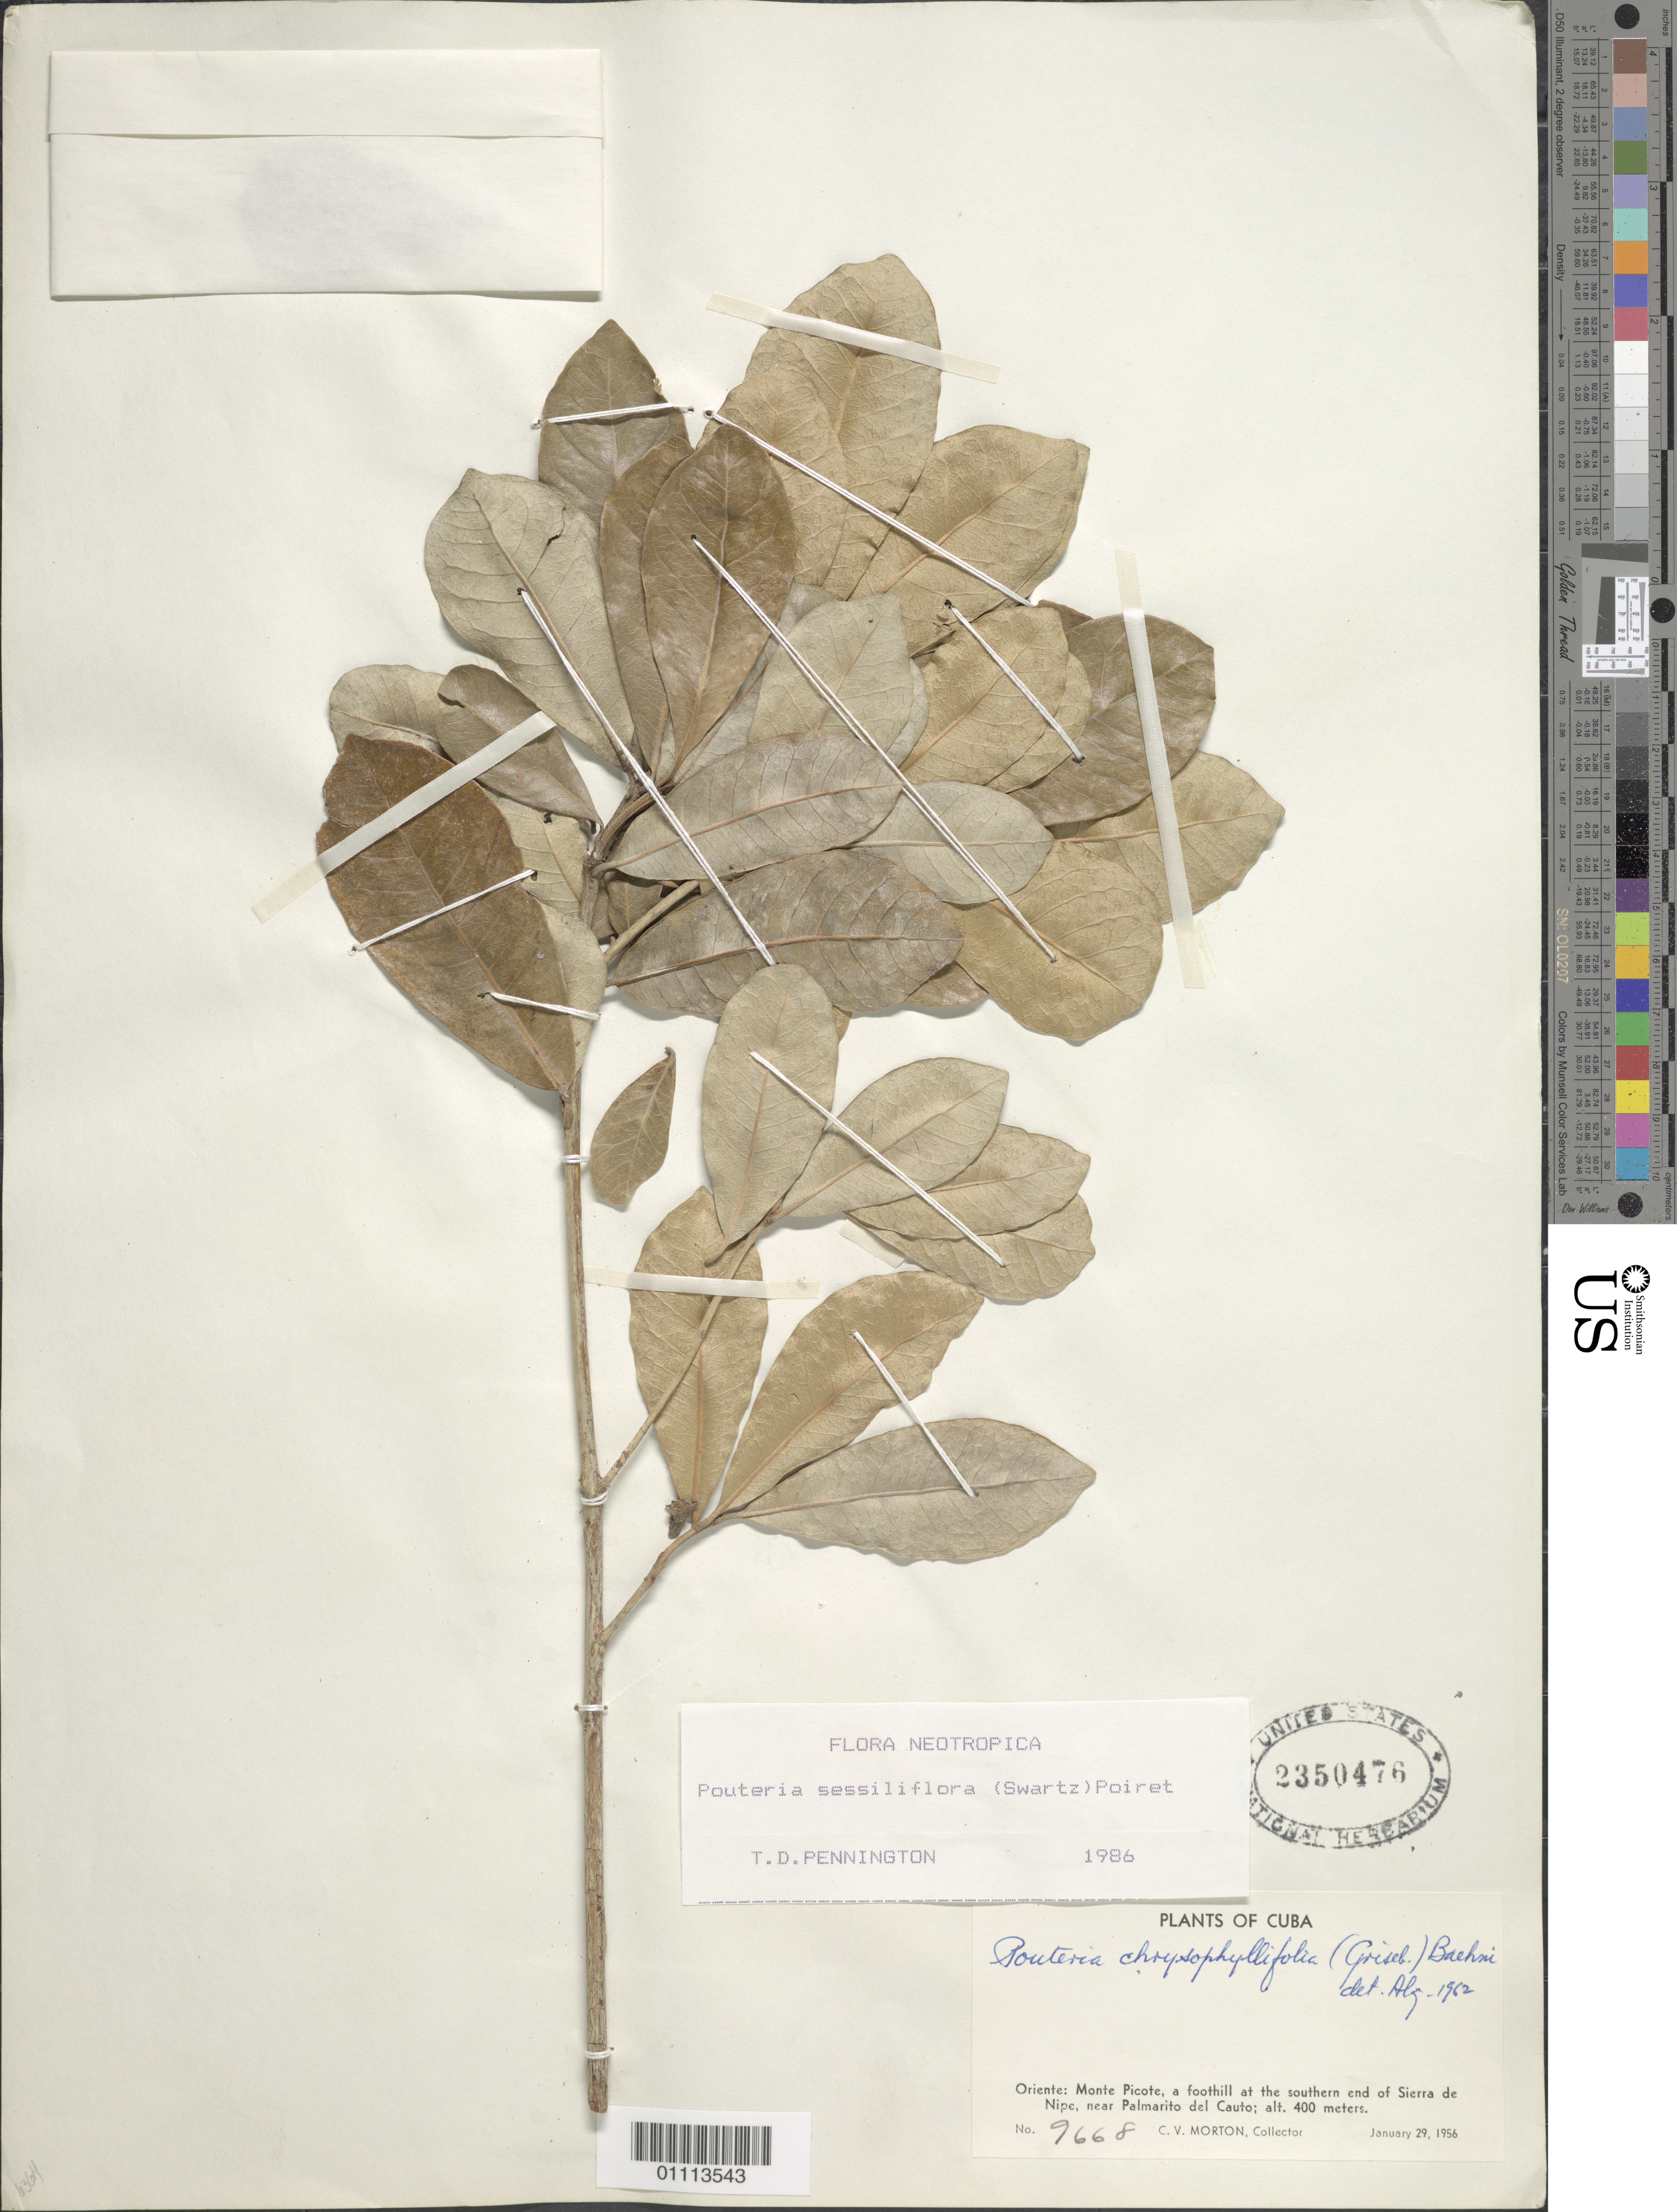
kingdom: Plantae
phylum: Tracheophyta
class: Magnoliopsida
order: Ericales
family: Sapotaceae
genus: Pouteria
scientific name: Pouteria sessiliflora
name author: (Sw.) Poir.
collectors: C. V. Morton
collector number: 9668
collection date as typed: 29 Jan 1956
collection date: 1956-01-29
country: Cuba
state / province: Holguín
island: Cuba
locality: Monte Picote, S end of Sierra de Nipe, near palmarito del Cauto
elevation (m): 400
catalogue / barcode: US 2350476